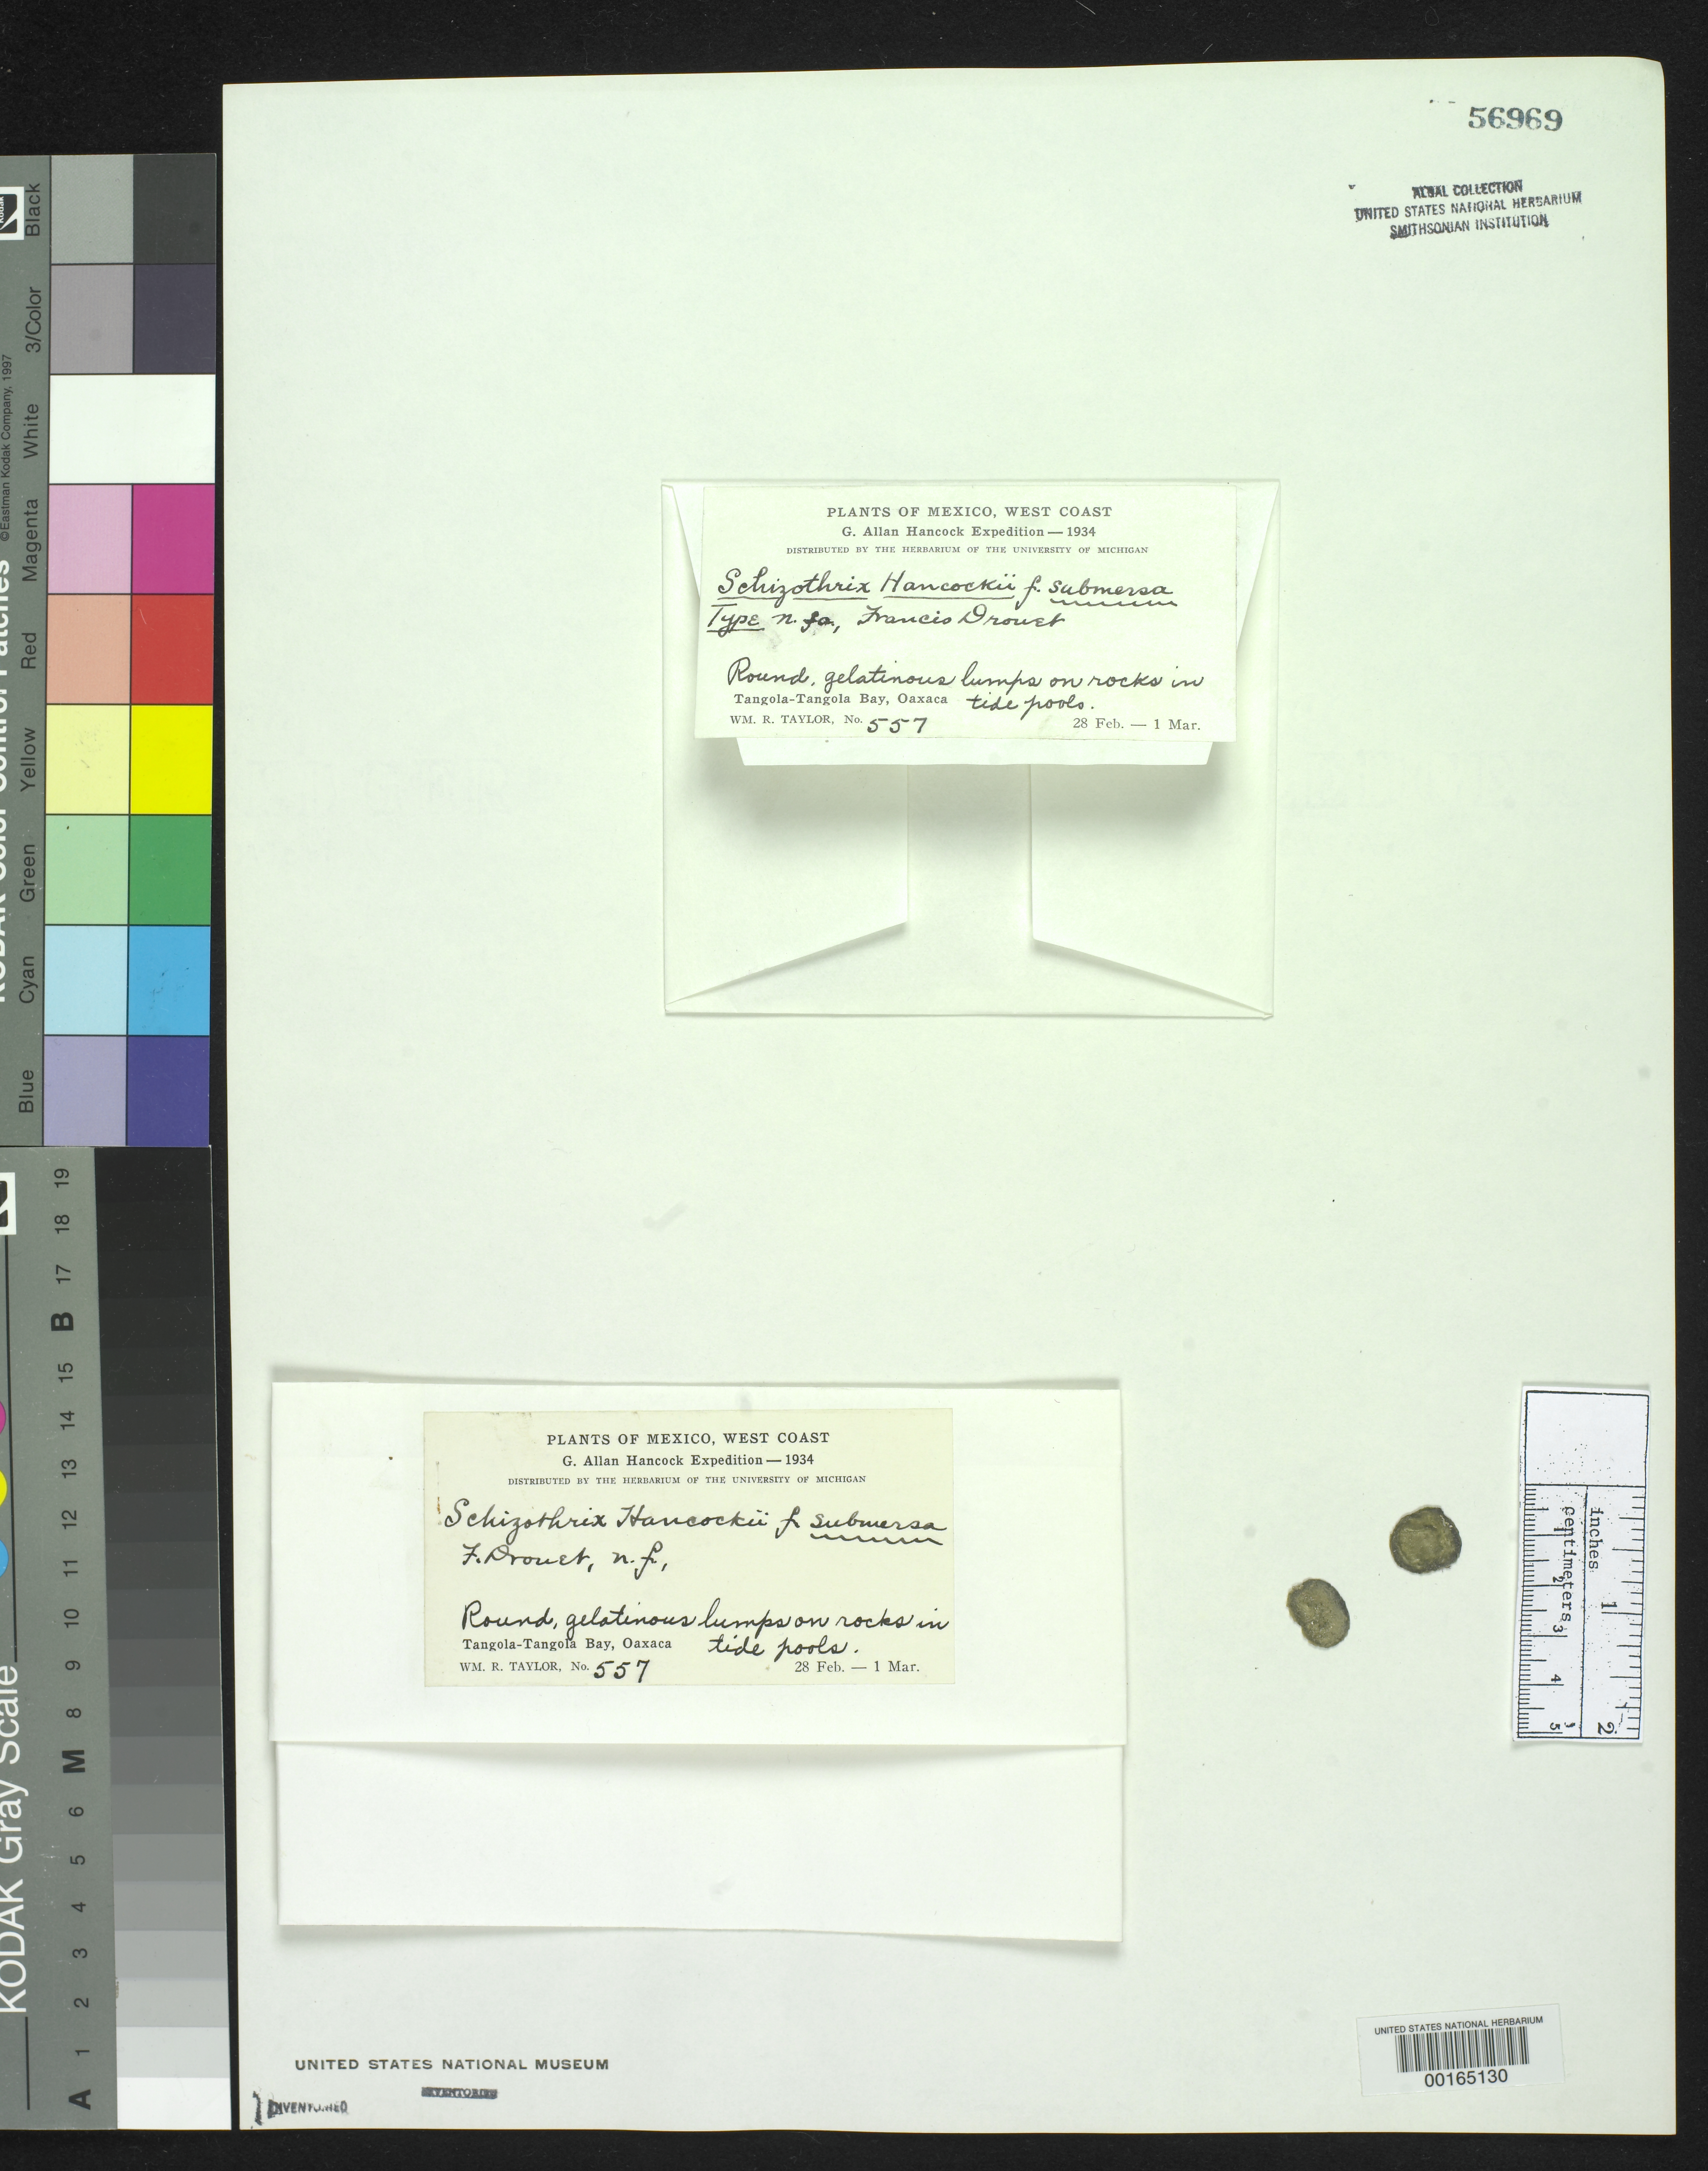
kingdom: Bacteria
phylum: Cyanobacteria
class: Cyanobacteriia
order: Leptolyngbyales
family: Trichocoleusaceae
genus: Schizothrix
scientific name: Schizothrix hancockii f. submersa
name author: F.E. Drouet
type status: Isotype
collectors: W. R. Taylor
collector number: WRT 34-557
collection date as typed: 28 Feb 1934 to 01 Mar 1934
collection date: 1934-02-28/1934-03-01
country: Mexico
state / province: Oaxaca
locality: Tangola-Tangola Bay.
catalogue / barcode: US 56969